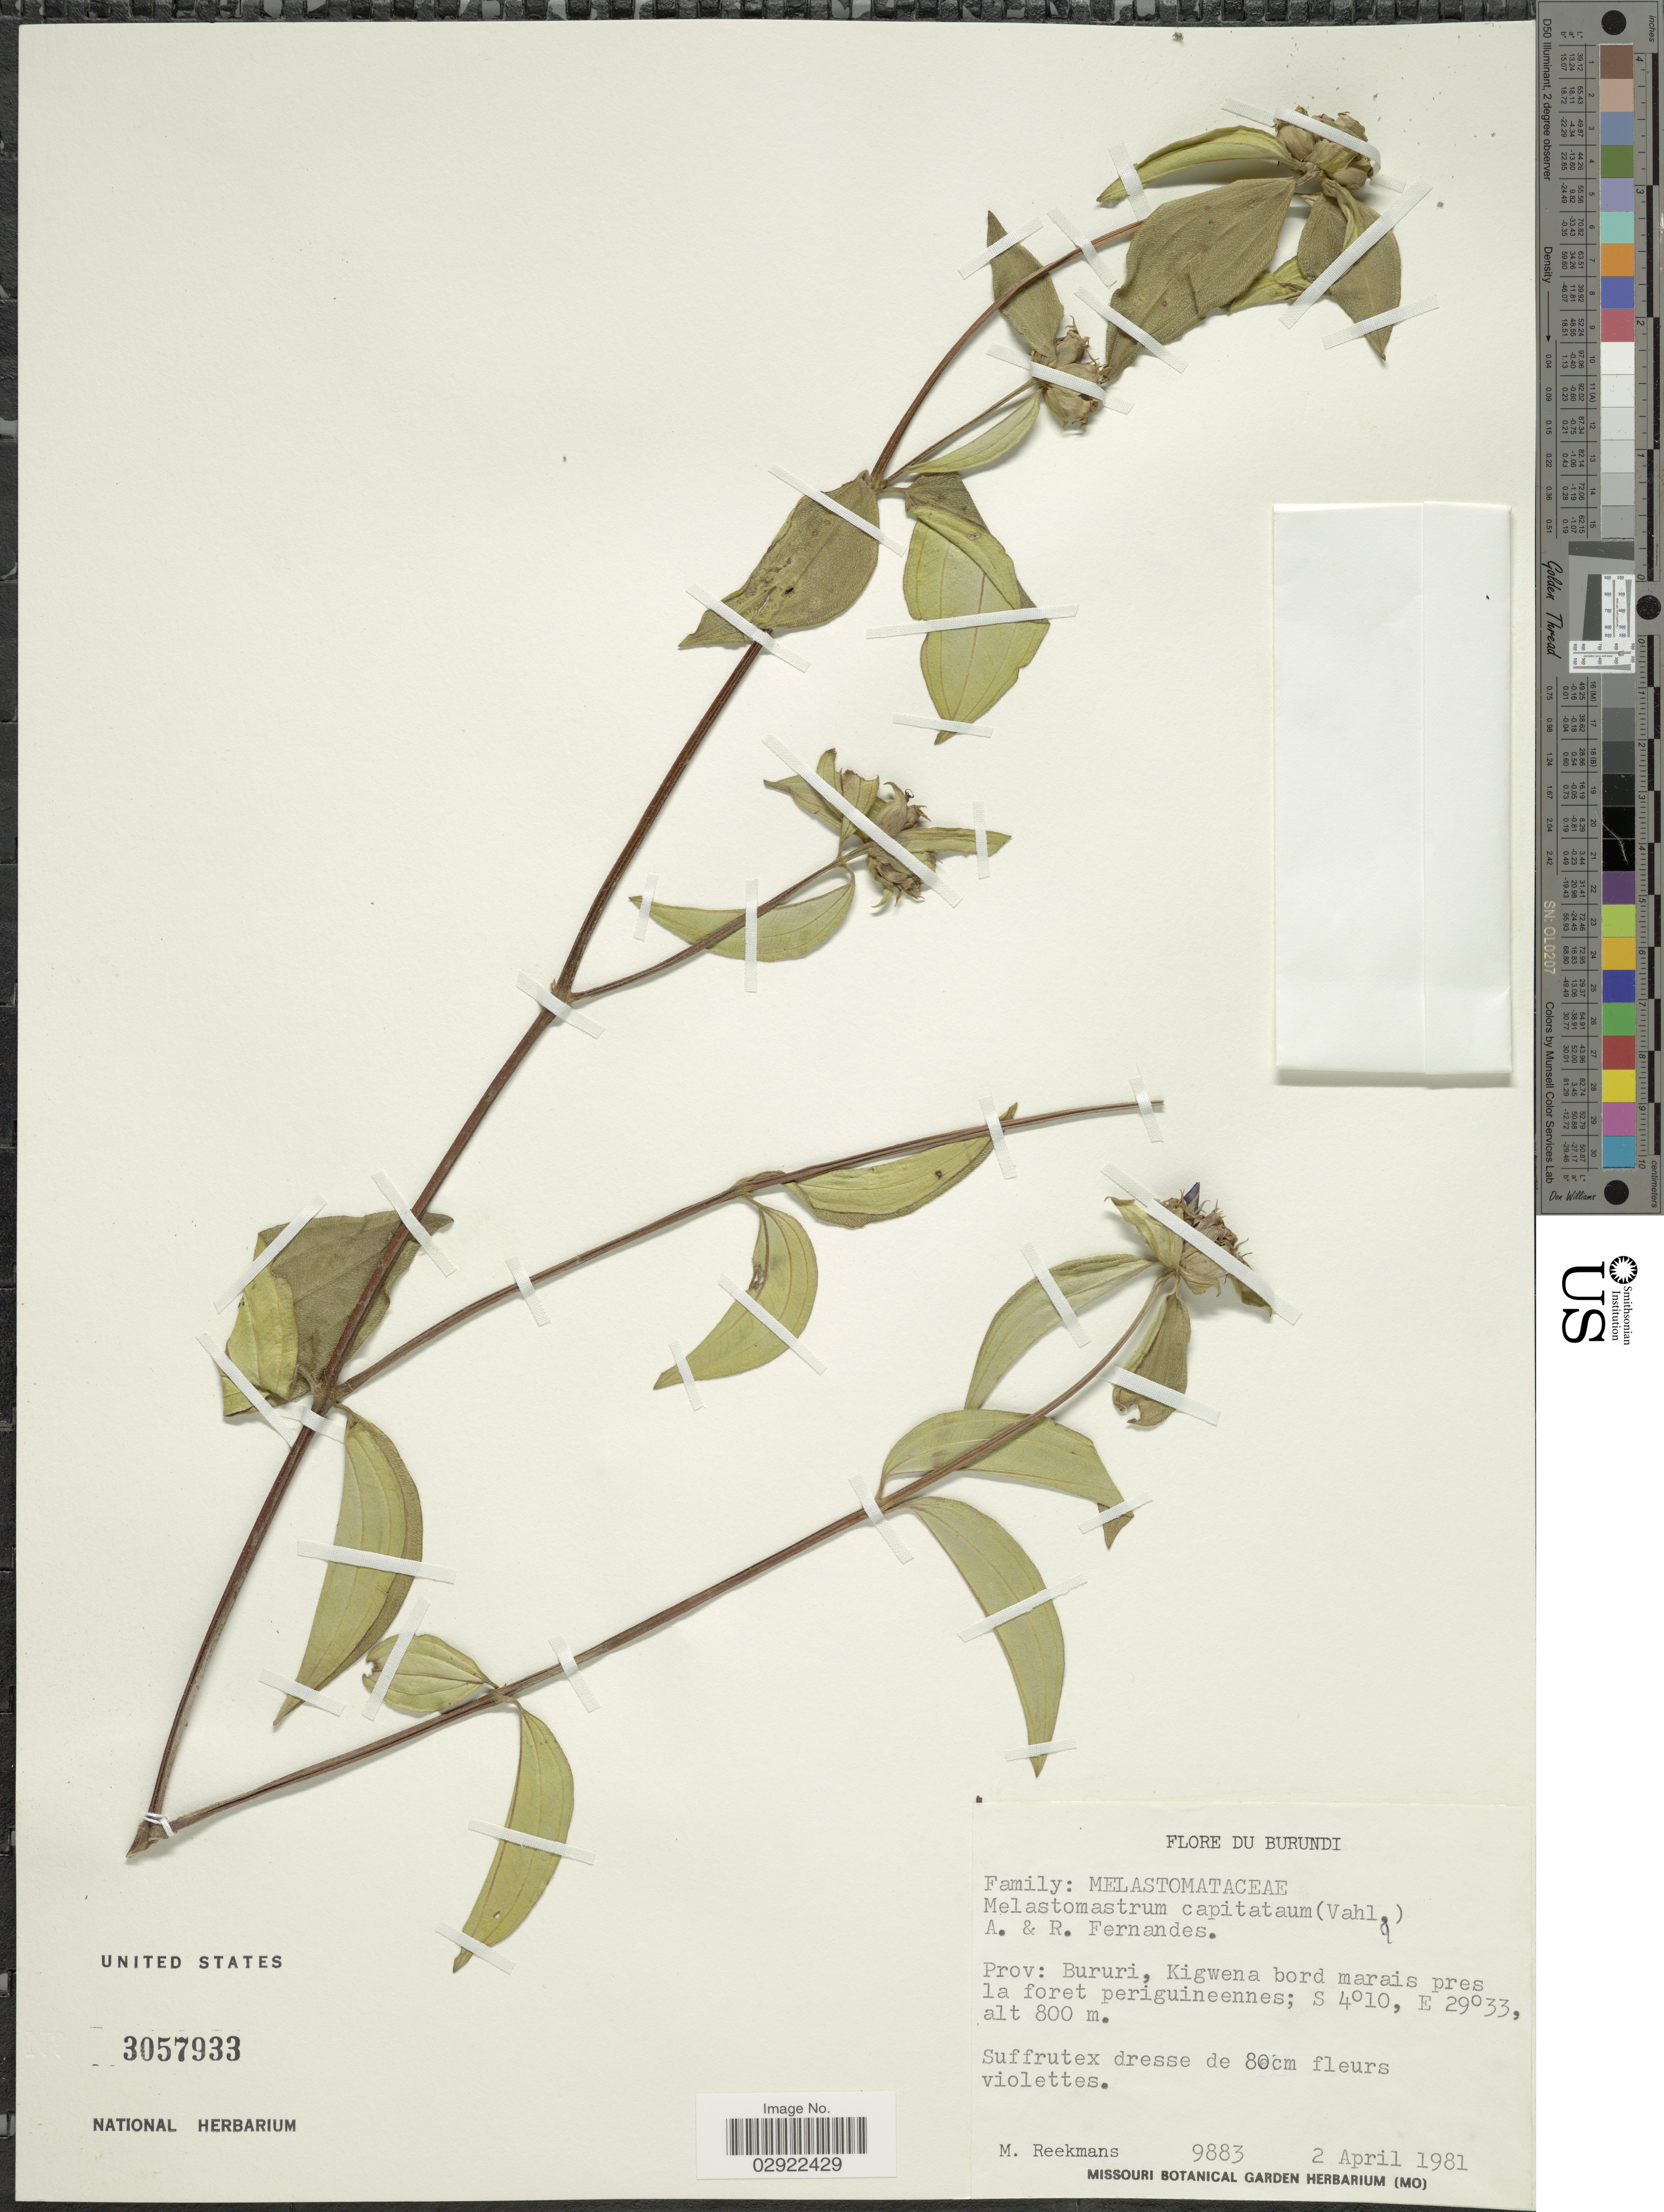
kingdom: Plantae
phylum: Tracheophyta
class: Magnoliopsida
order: Myrtales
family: Melastomataceae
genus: Melastomastrum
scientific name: Melastomastrum capitatum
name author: (Vahl) A. Fern. & R. Fern.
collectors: M. Reekmans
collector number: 9883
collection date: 1981-04-02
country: Burundi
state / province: Bururi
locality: Kigwena bord marais pres la foret periguineennes.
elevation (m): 800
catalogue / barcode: US 3057933